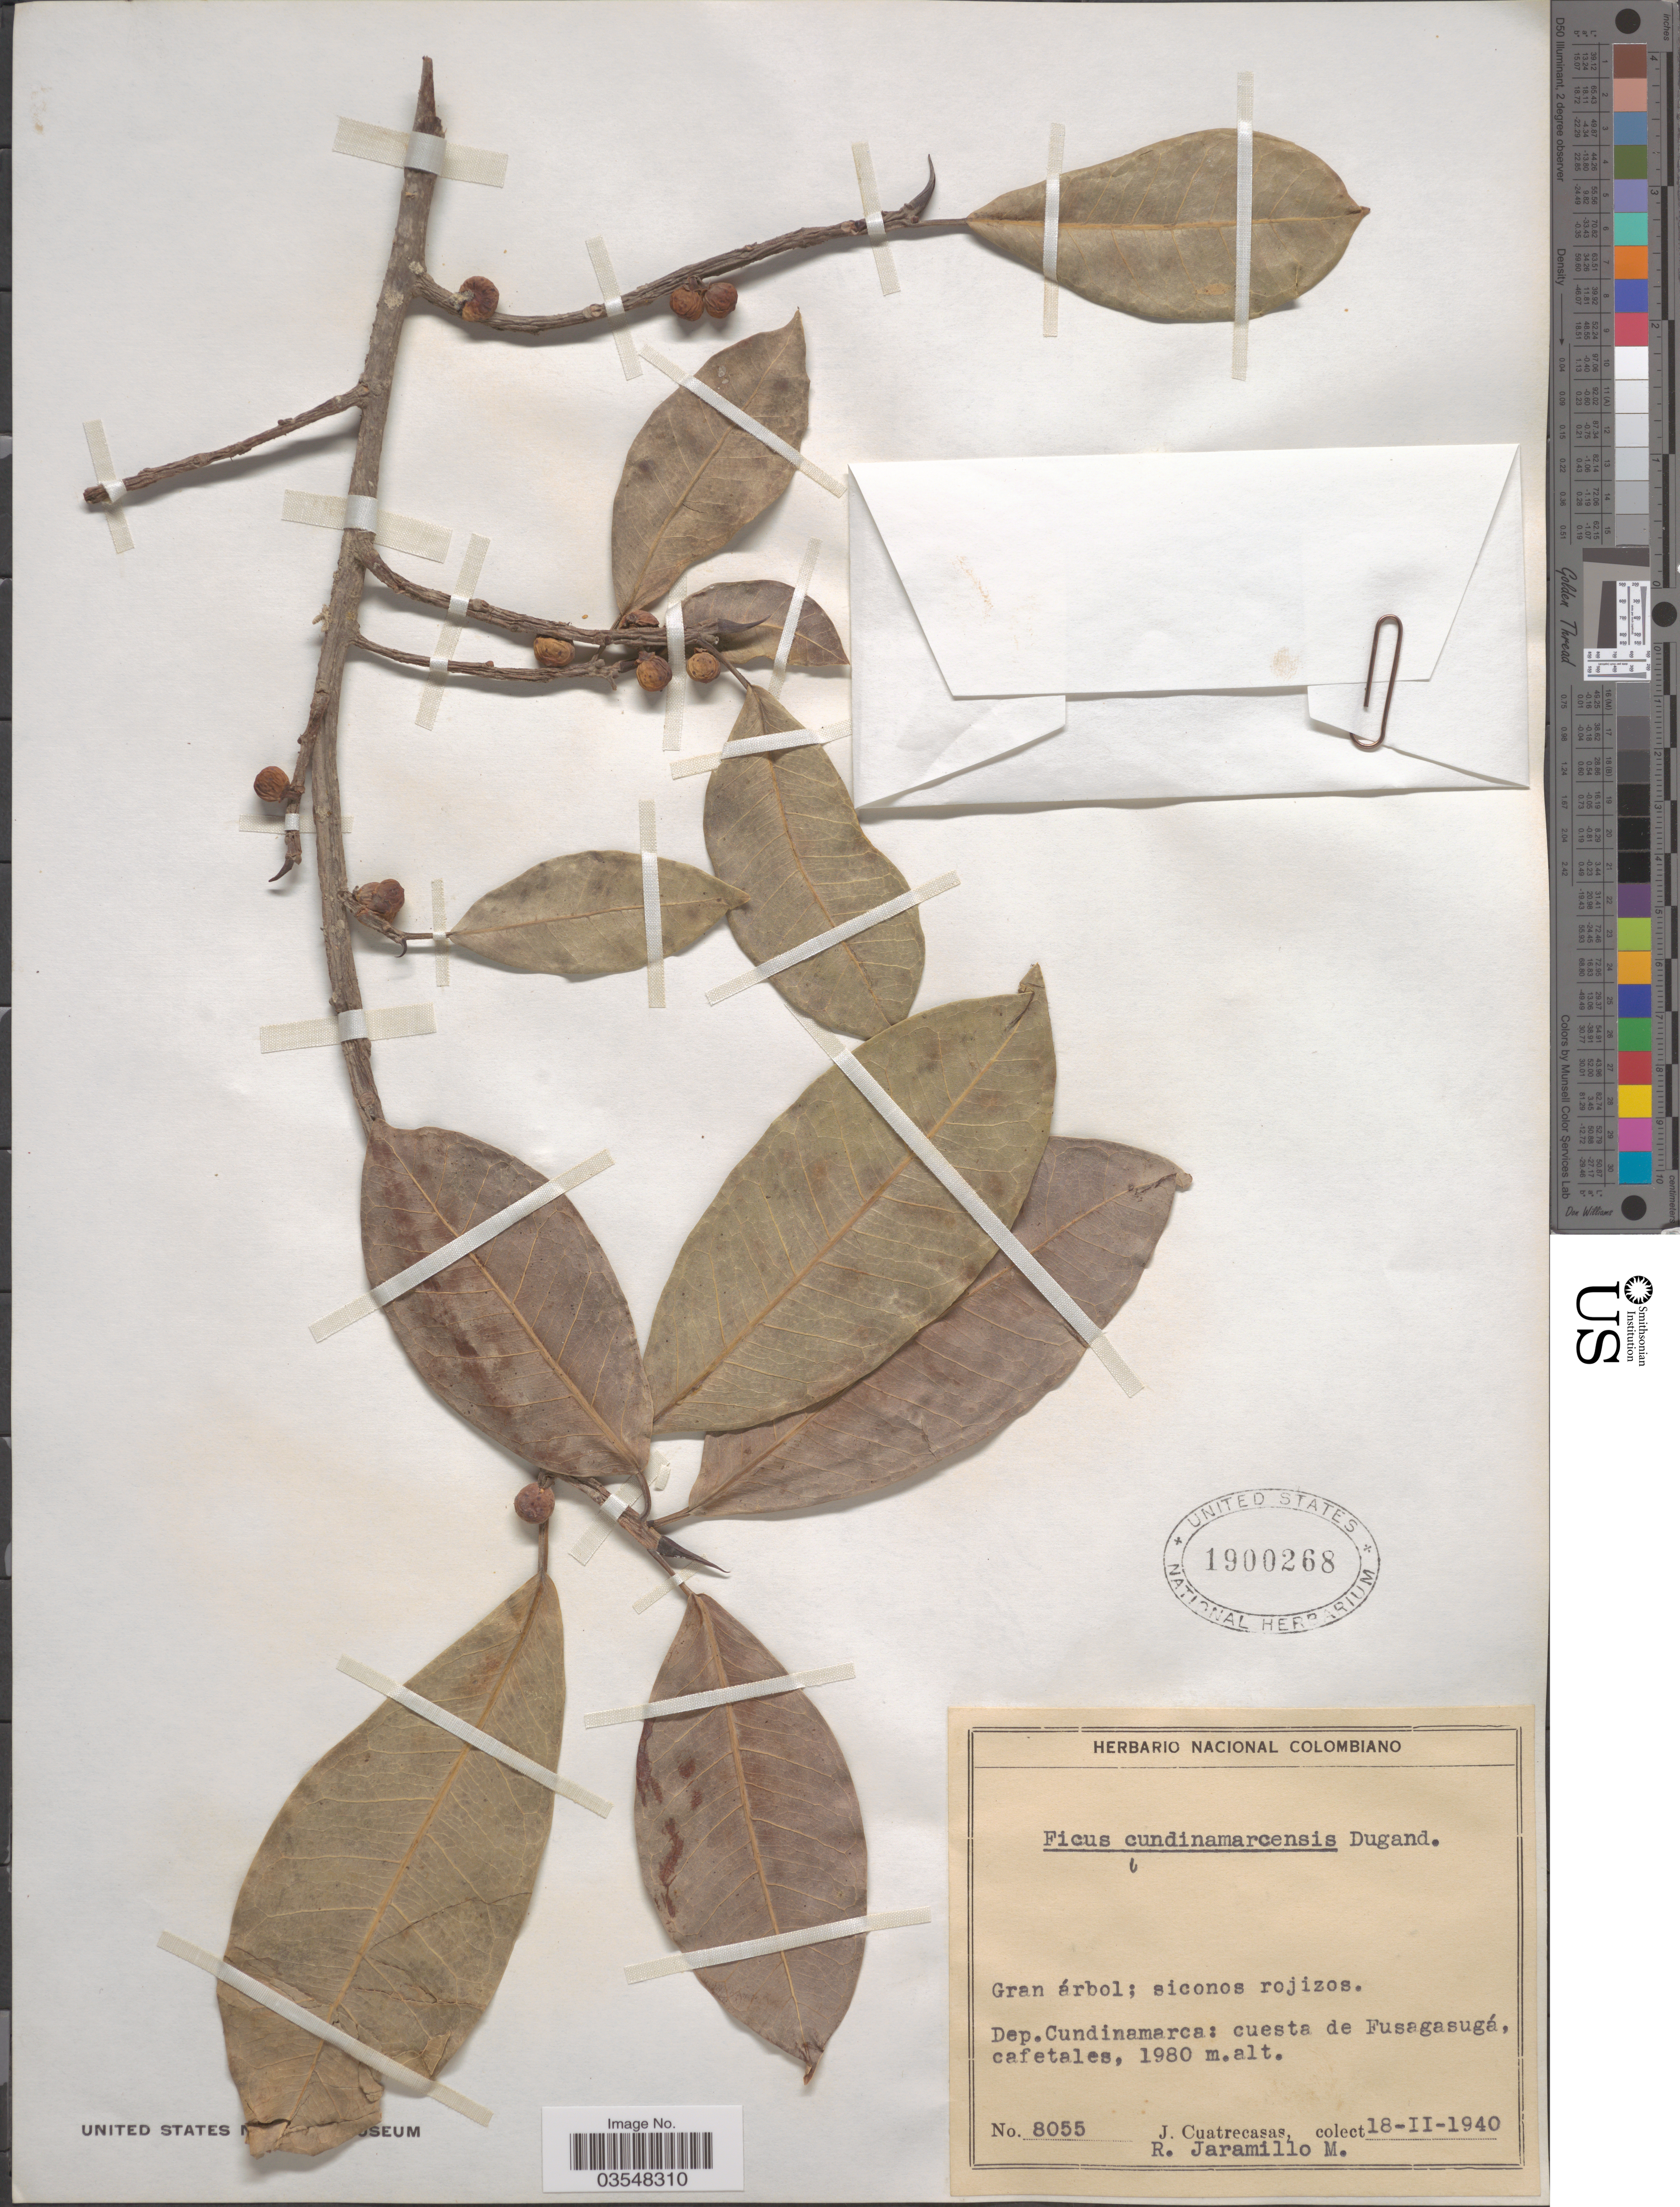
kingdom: Plantae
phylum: Tracheophyta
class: Magnoliopsida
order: Rosales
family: Moraceae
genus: Ficus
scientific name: Ficus cundinamarcensis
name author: Dugand G.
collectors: J. Cuatrecasas & R. Jaramillo M.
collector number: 8055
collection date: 1940-02-18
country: Colombia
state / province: Cundinamarca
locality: Dep. Cundinamarca: cuesta de Fusagasugá, cafetales.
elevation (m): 1980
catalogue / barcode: US 1900268